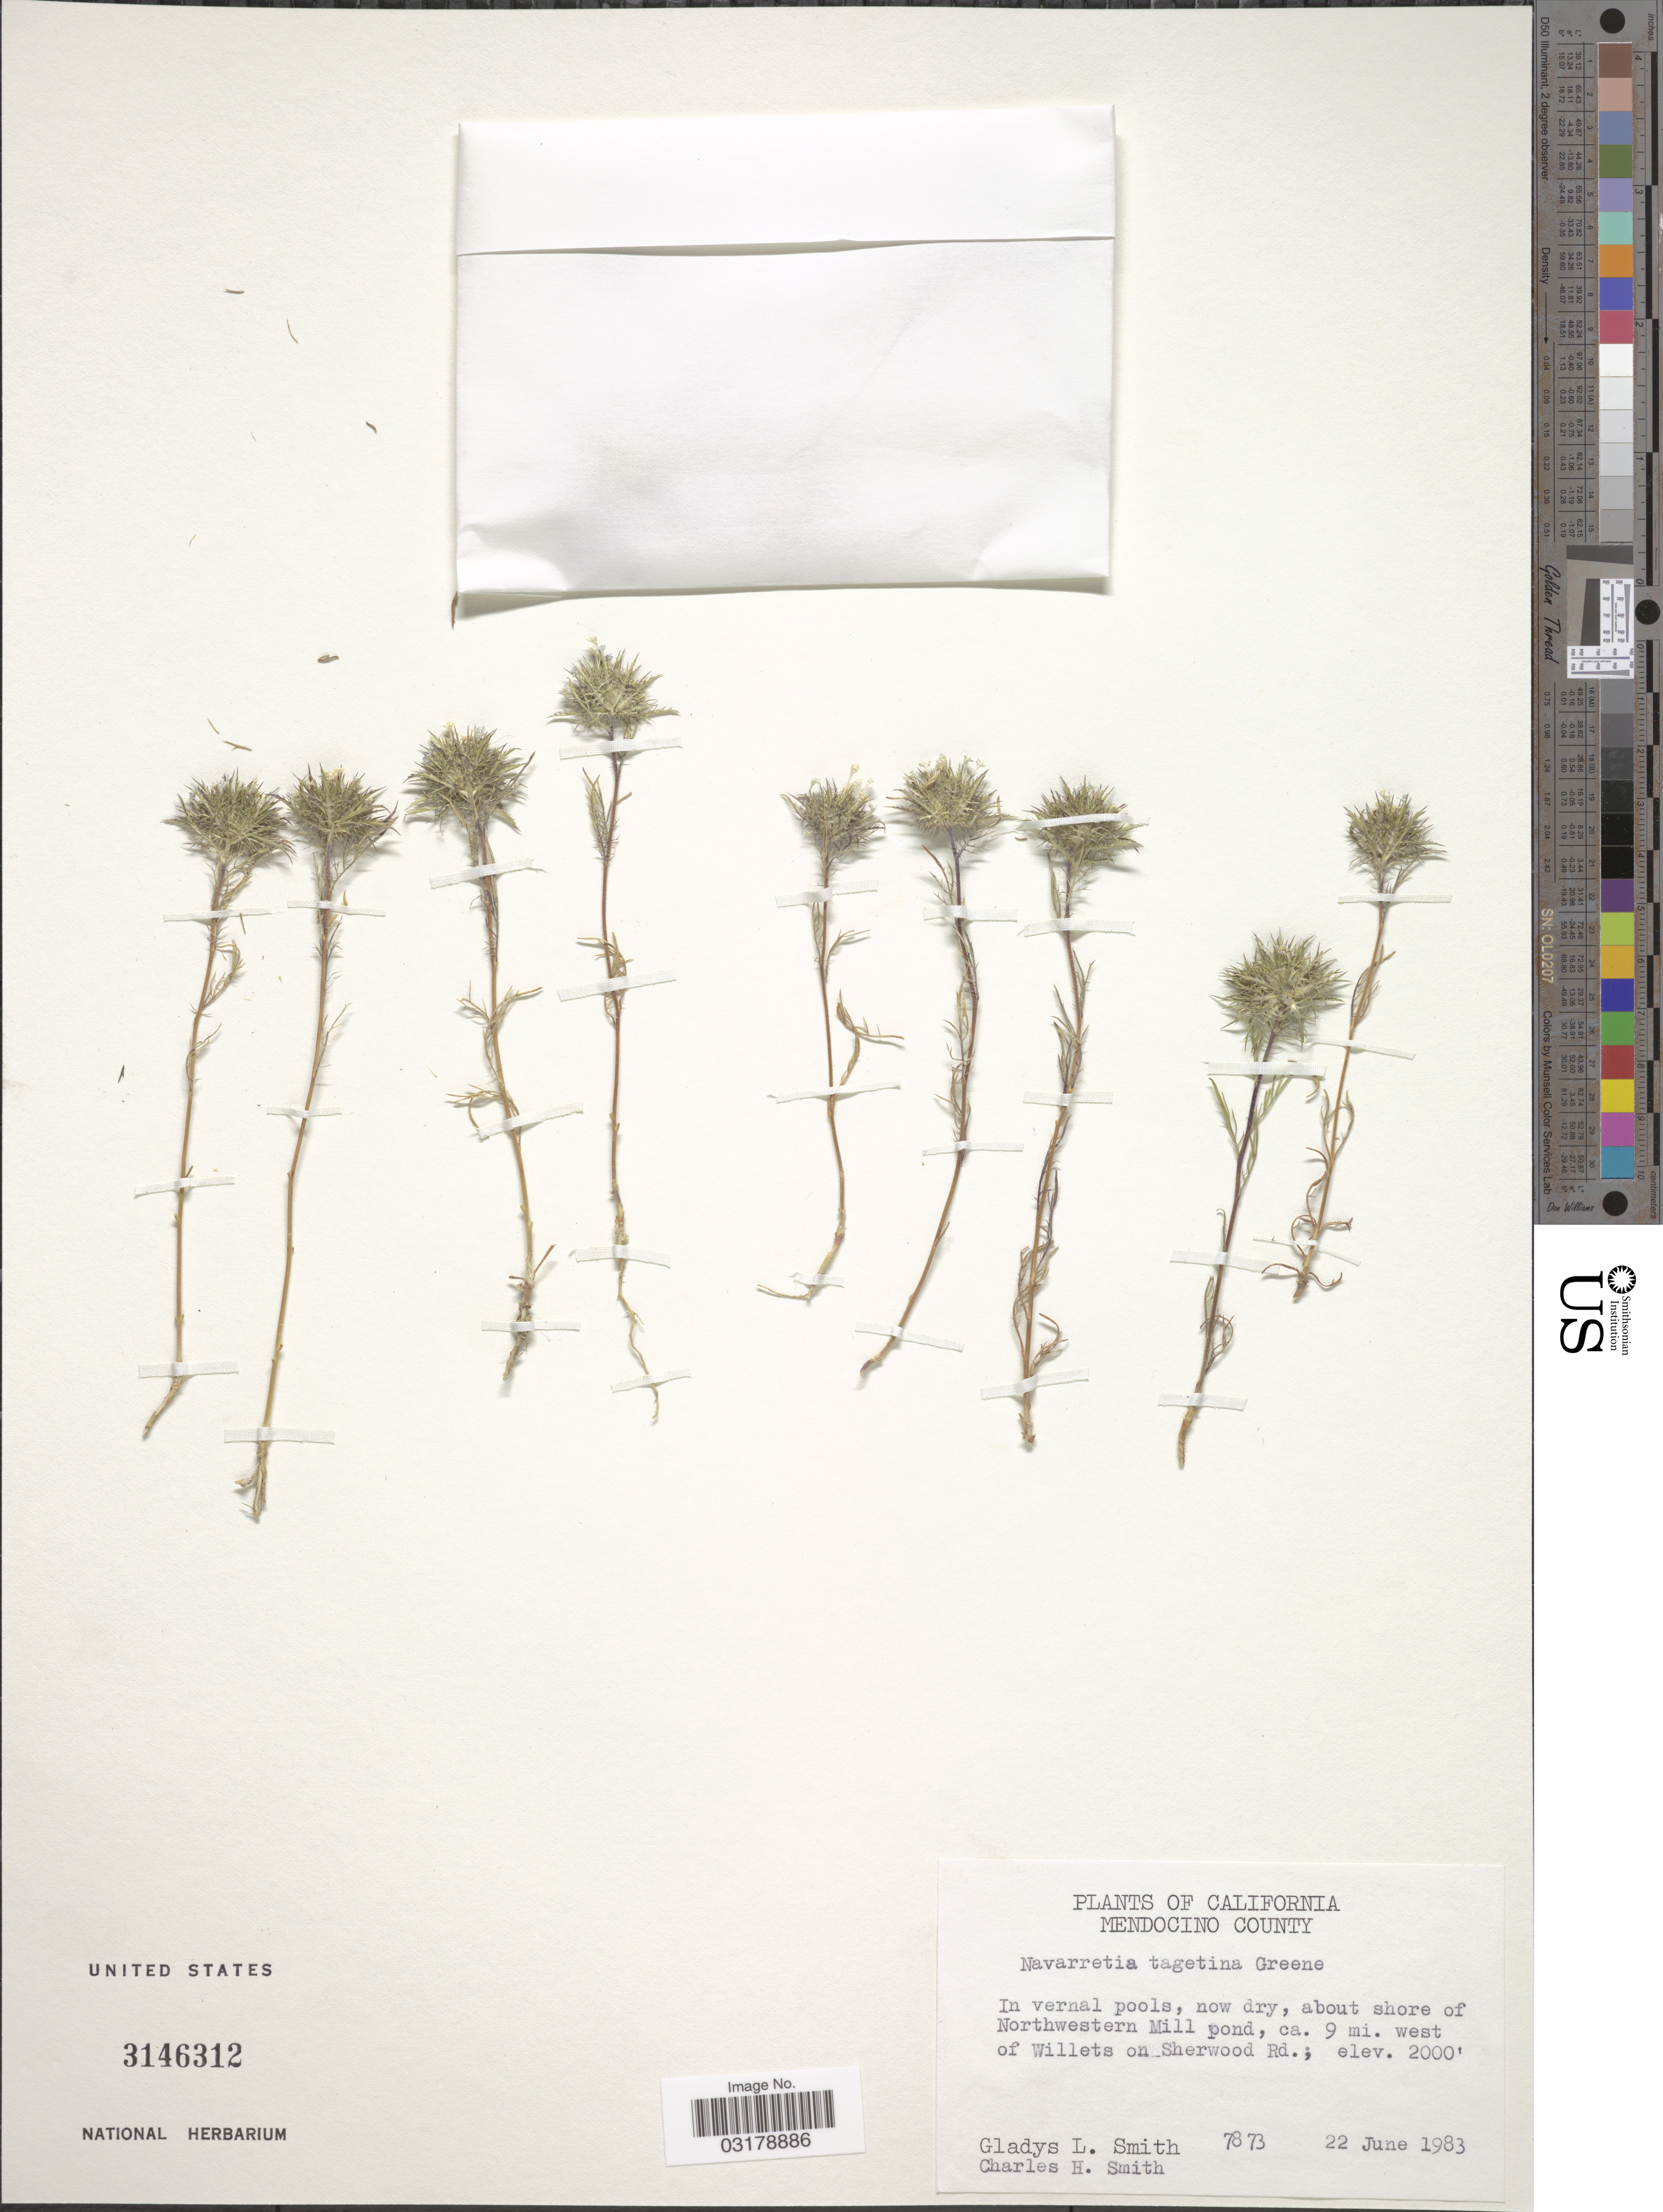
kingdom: Plantae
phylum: Tracheophyta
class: Magnoliopsida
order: Ericales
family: Polemoniaceae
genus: Navarretia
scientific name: Navarretia tagetina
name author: S.W. Greene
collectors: L.G. Smith & C. H. Smith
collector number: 7873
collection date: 1983-06-22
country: United States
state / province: California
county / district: Mendocino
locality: Mendocino County. About shore of Northwestern Mill pond, ca. 9 mi. west of Willets on Sherwood Rd.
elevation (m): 610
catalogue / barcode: US 3146312